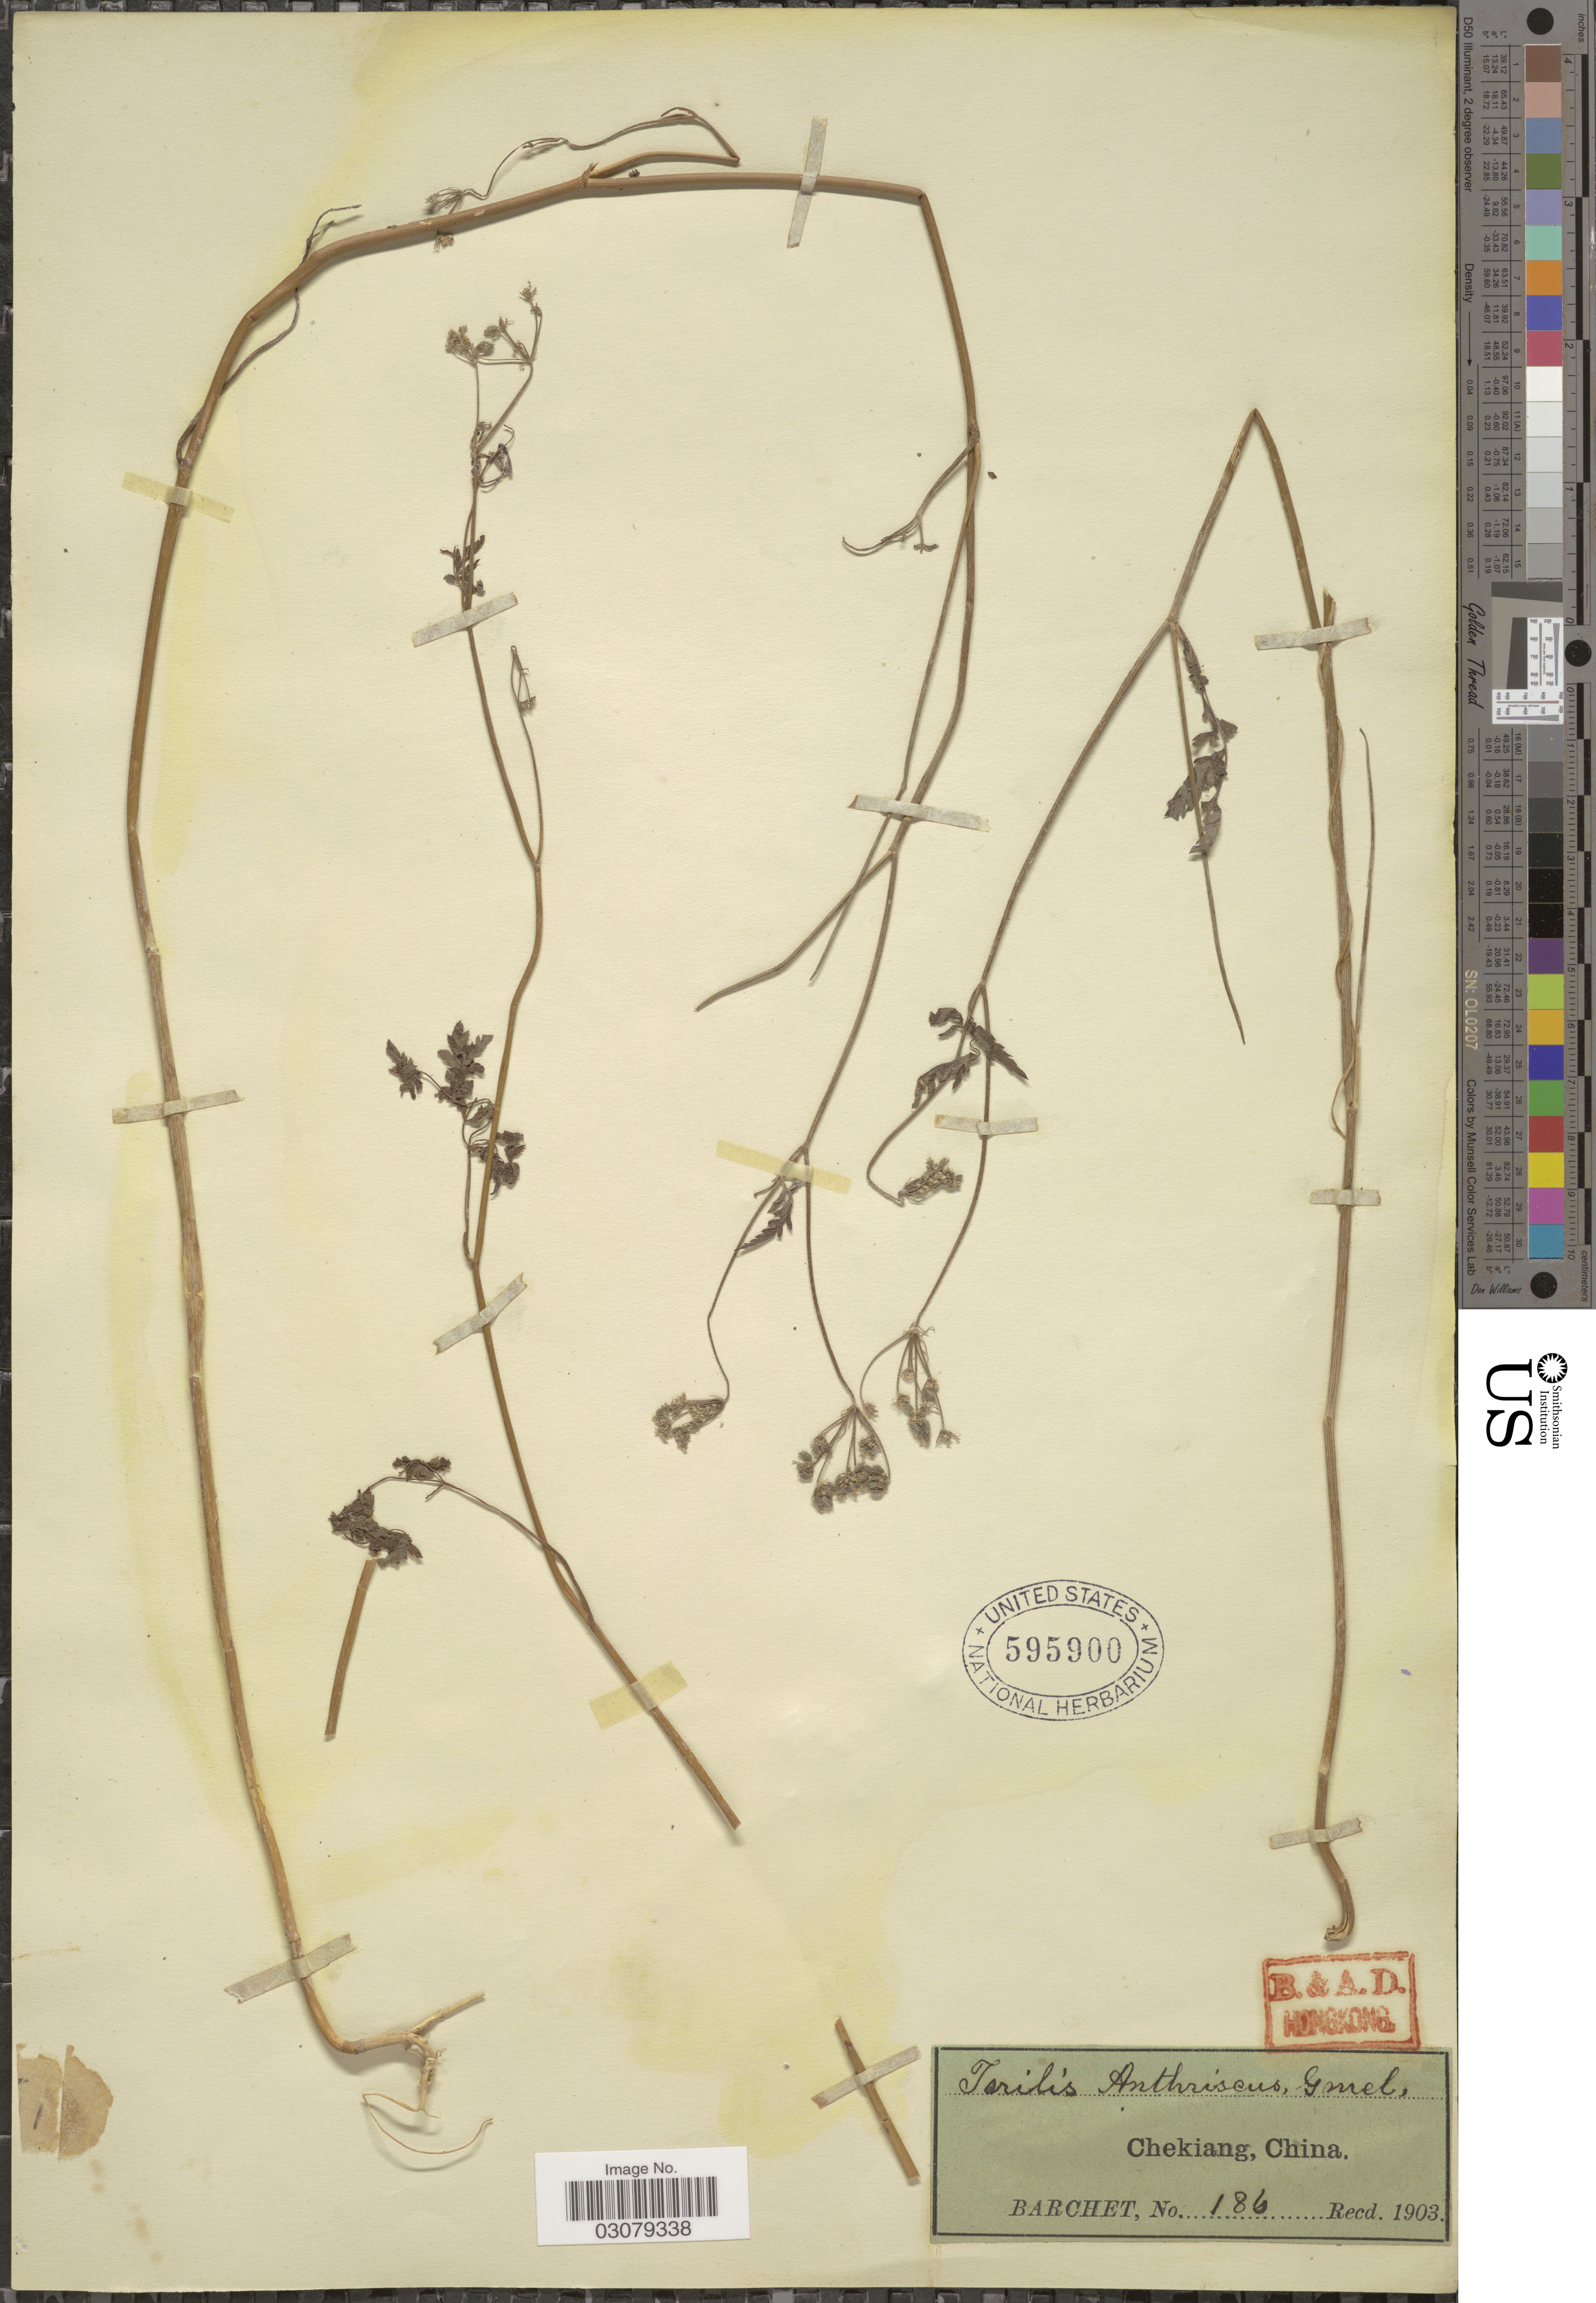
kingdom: Plantae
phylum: Tracheophyta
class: Magnoliopsida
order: Apiales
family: Apiaceae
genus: Torilis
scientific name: Torilis japonica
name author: (Houtt.) DC.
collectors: S. P. Barchet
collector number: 186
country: China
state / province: Zhejiang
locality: Chekiang.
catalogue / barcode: US 595900